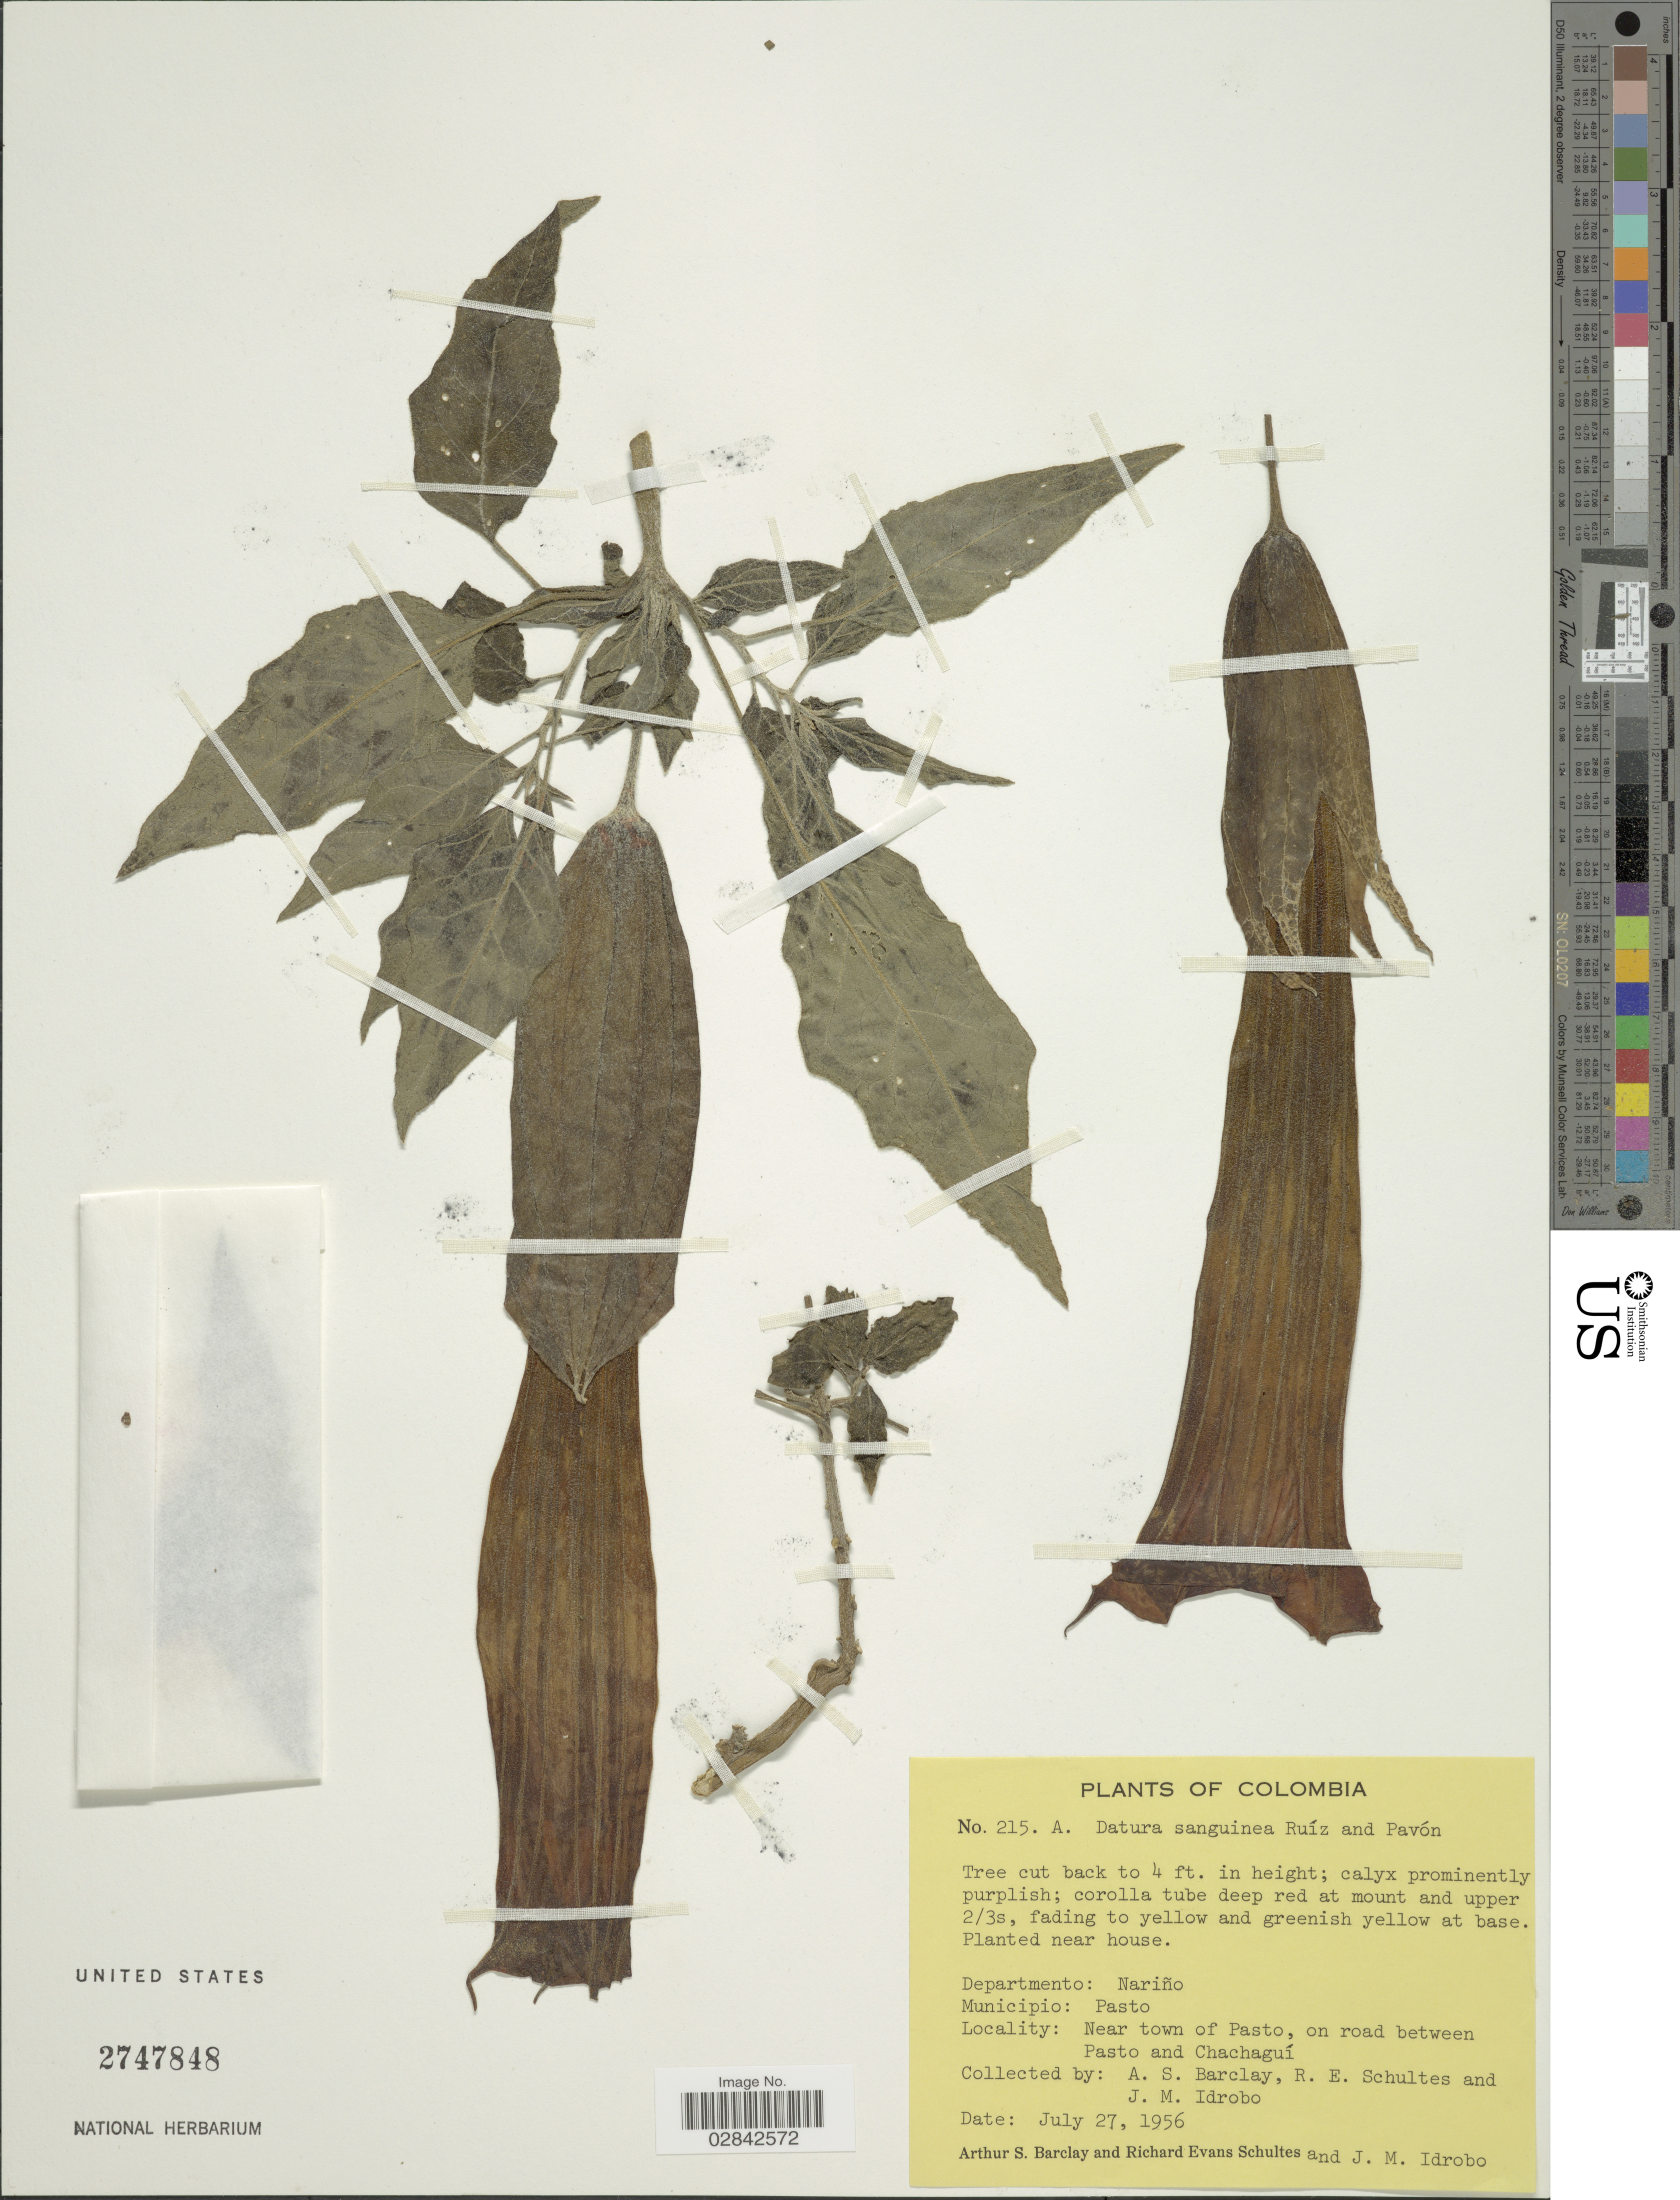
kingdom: Plantae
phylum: Tracheophyta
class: Magnoliopsida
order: Solanales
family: Solanaceae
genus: Brugmansia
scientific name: Brugmansia sanguinea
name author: (Ruiz & Pav.) D. Don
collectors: A. S. Barclay, R. E. Schultes & J. M. Idrobo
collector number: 215A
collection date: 1956-07-27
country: Colombia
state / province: Nariño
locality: Departmento: Nariño, Municipio: Pasto, near town of Pasto, on road between Pasto and Chachaguí.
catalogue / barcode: US 2747848